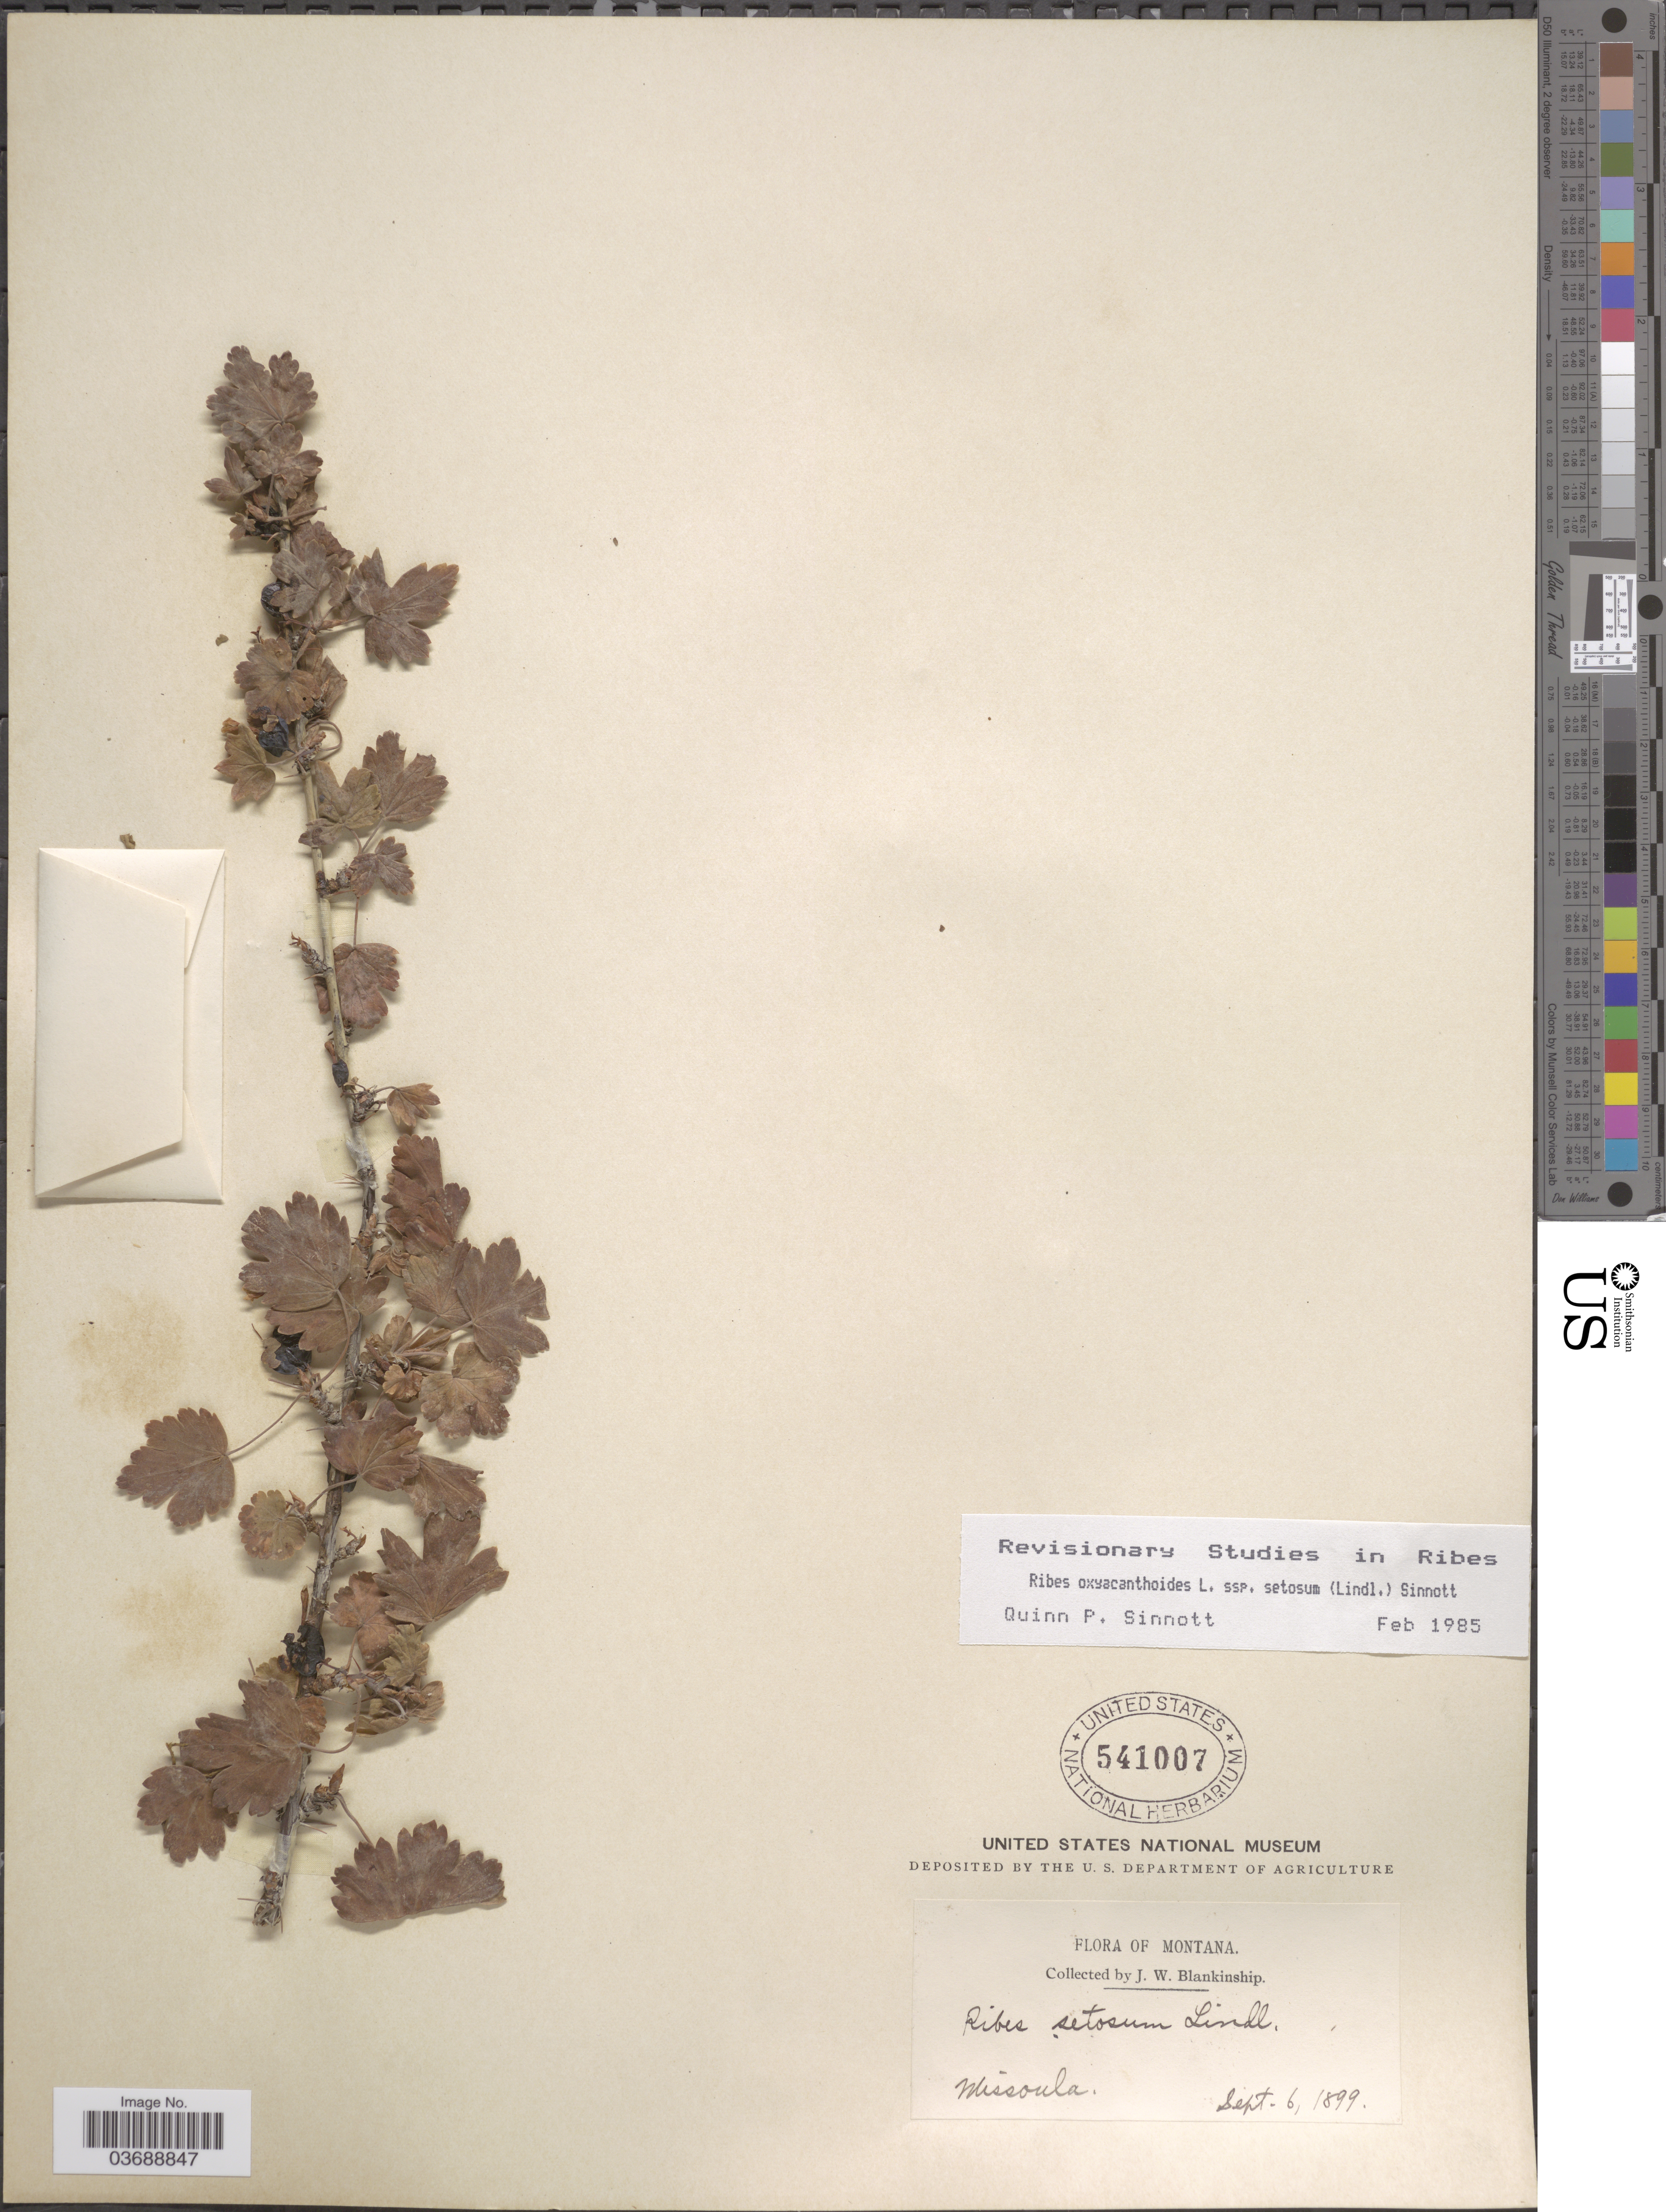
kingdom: Plantae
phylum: Tracheophyta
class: Magnoliopsida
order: Saxifragales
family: Grossulariaceae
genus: Ribes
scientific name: Ribes oxyacanthoides subsp. setosum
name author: (Lindl.) Q.P. Sinnott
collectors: J. W. Blankinship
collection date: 1899-09-06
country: United States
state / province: Montana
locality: Missoula.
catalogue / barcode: US 541007